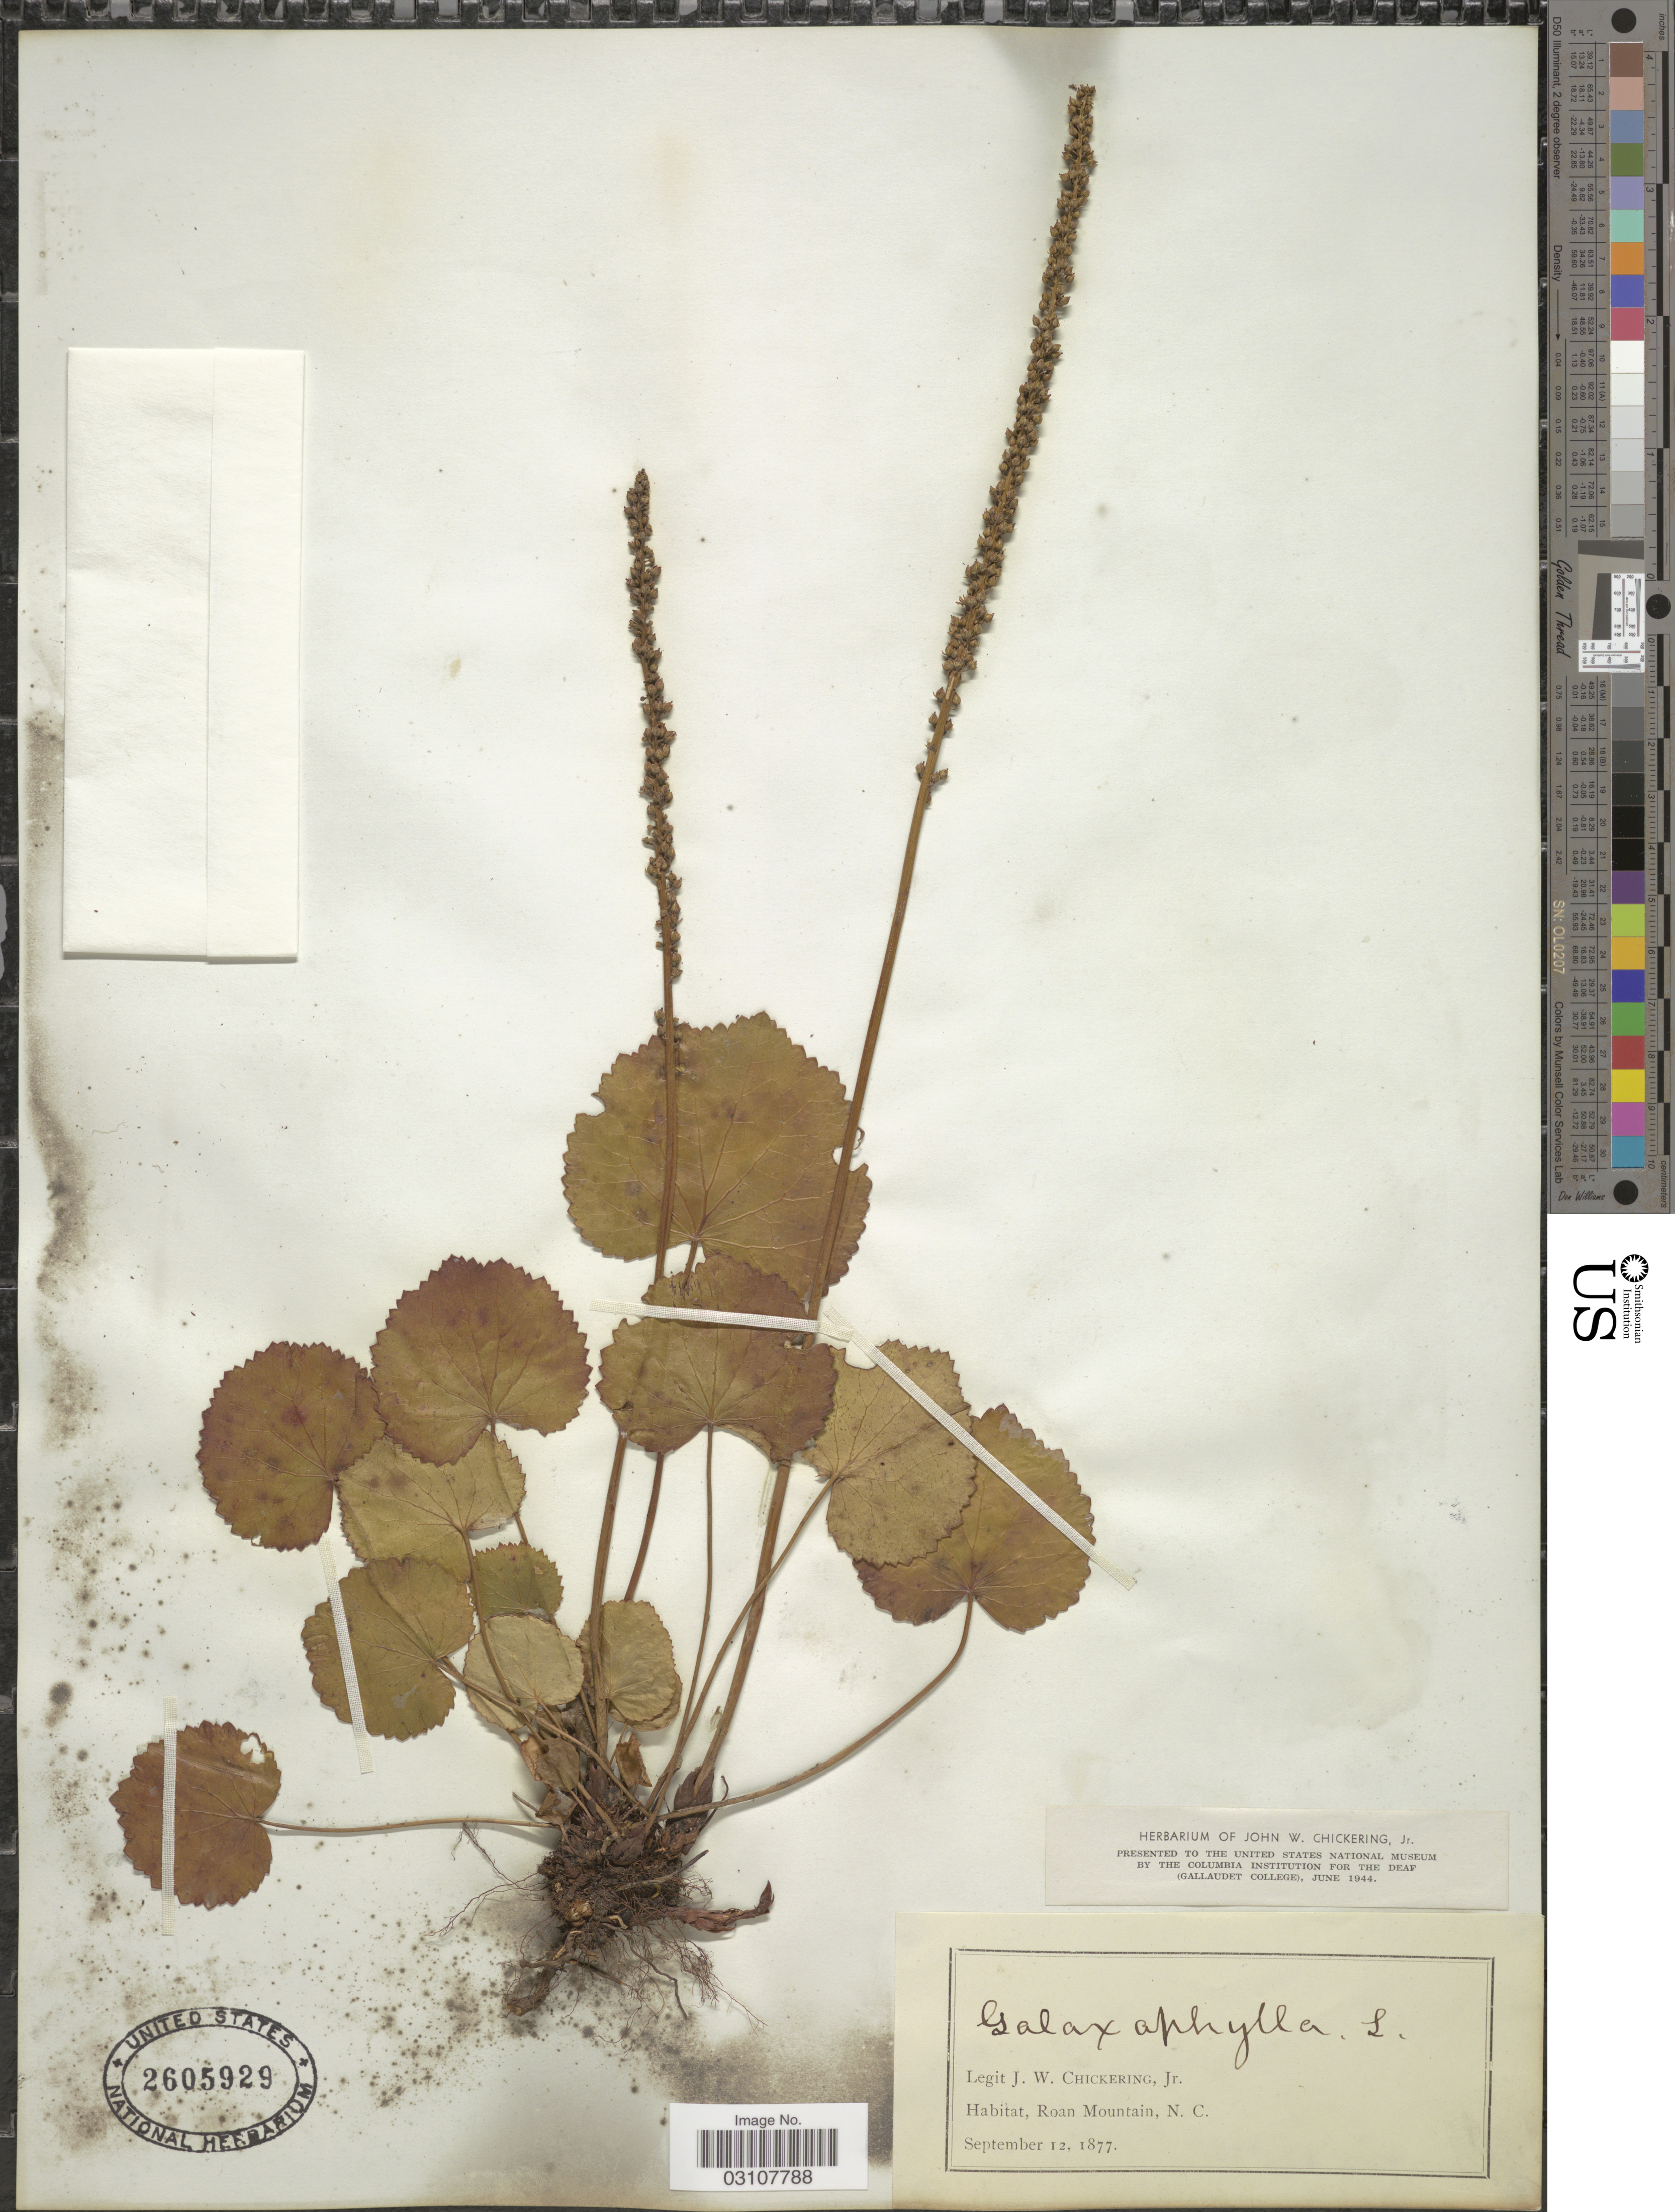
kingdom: Plantae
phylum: Tracheophyta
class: Magnoliopsida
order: Ericales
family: Diapensiaceae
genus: Galax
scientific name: Galax urceolata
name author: (Poir.) Brummitt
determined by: Gaynor, Michelle L., (FLAS), University of Florida (UNITED STATES)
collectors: J. Chickering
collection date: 1877-09-12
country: United States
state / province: North Carolina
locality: Roan Mountain.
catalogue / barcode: US 2605929